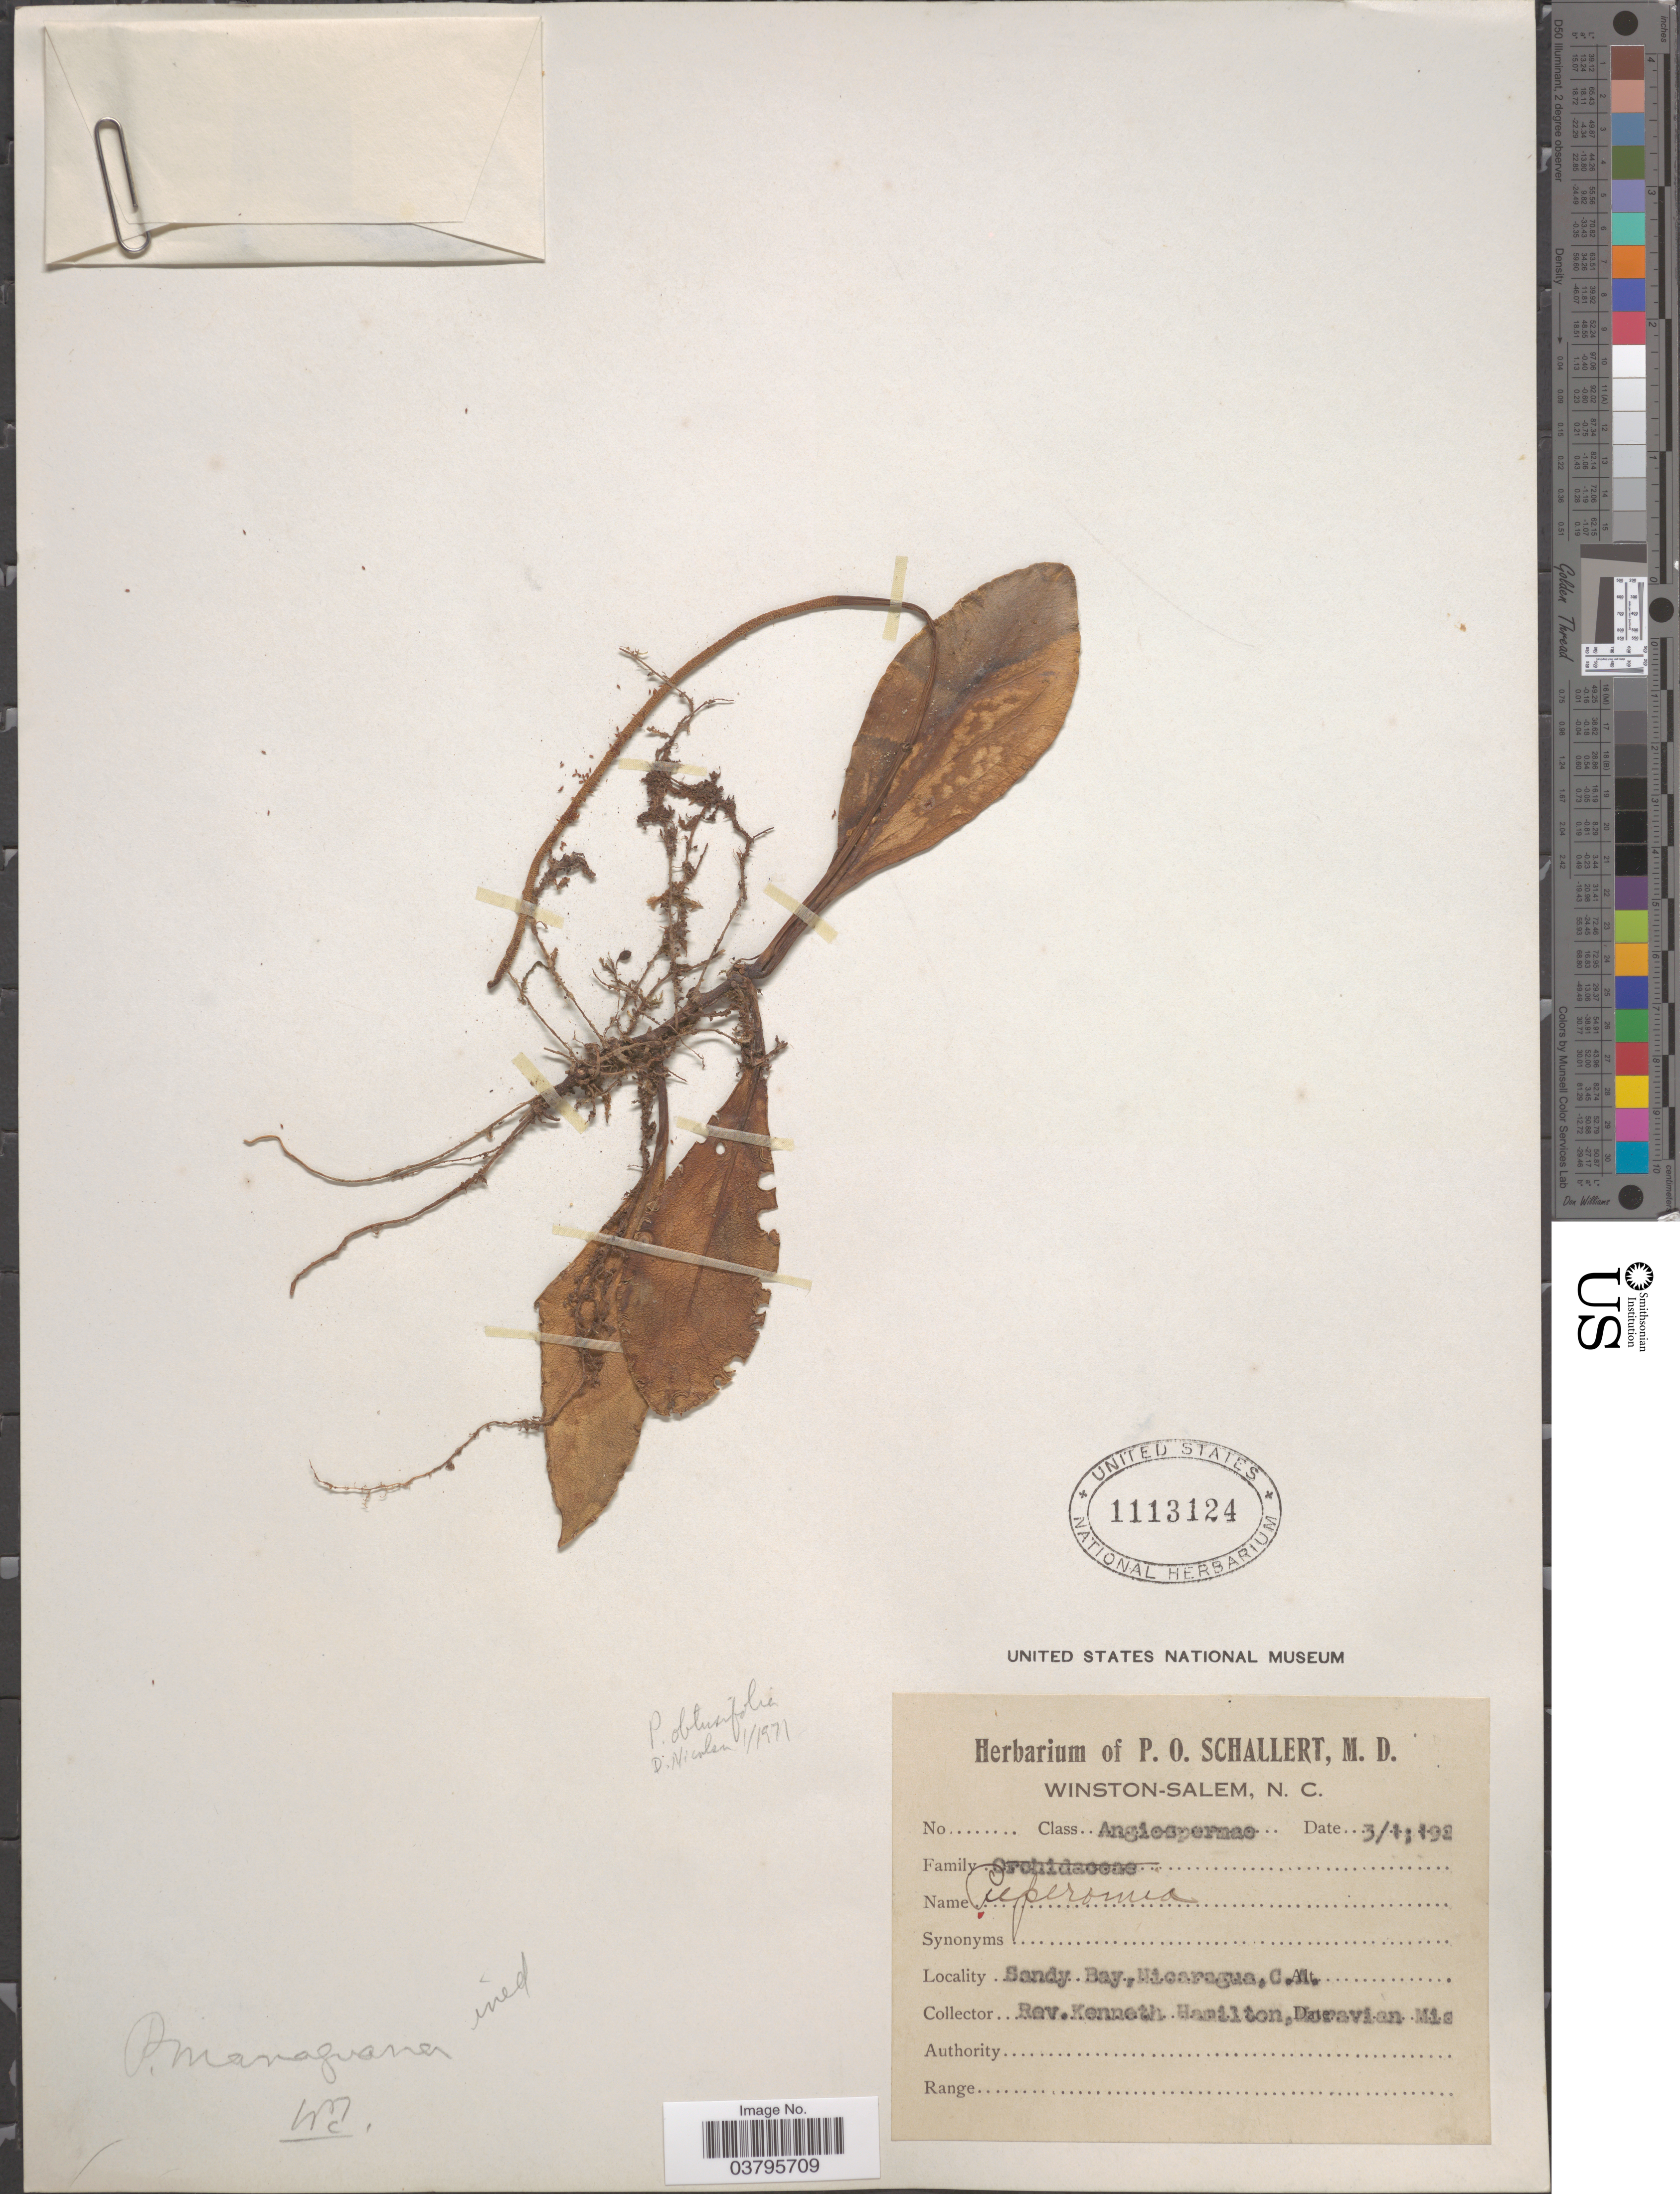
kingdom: Plantae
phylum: Tracheophyta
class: Magnoliopsida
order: Piperales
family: Piperaceae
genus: Peperomia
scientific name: Peperomia obtusifolia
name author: (L.) A. Dietr.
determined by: Jiménez, José Estaban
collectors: K. Hamilton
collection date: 1988-01-03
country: Nicaragua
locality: Sandy Bay.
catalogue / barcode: US 1113124